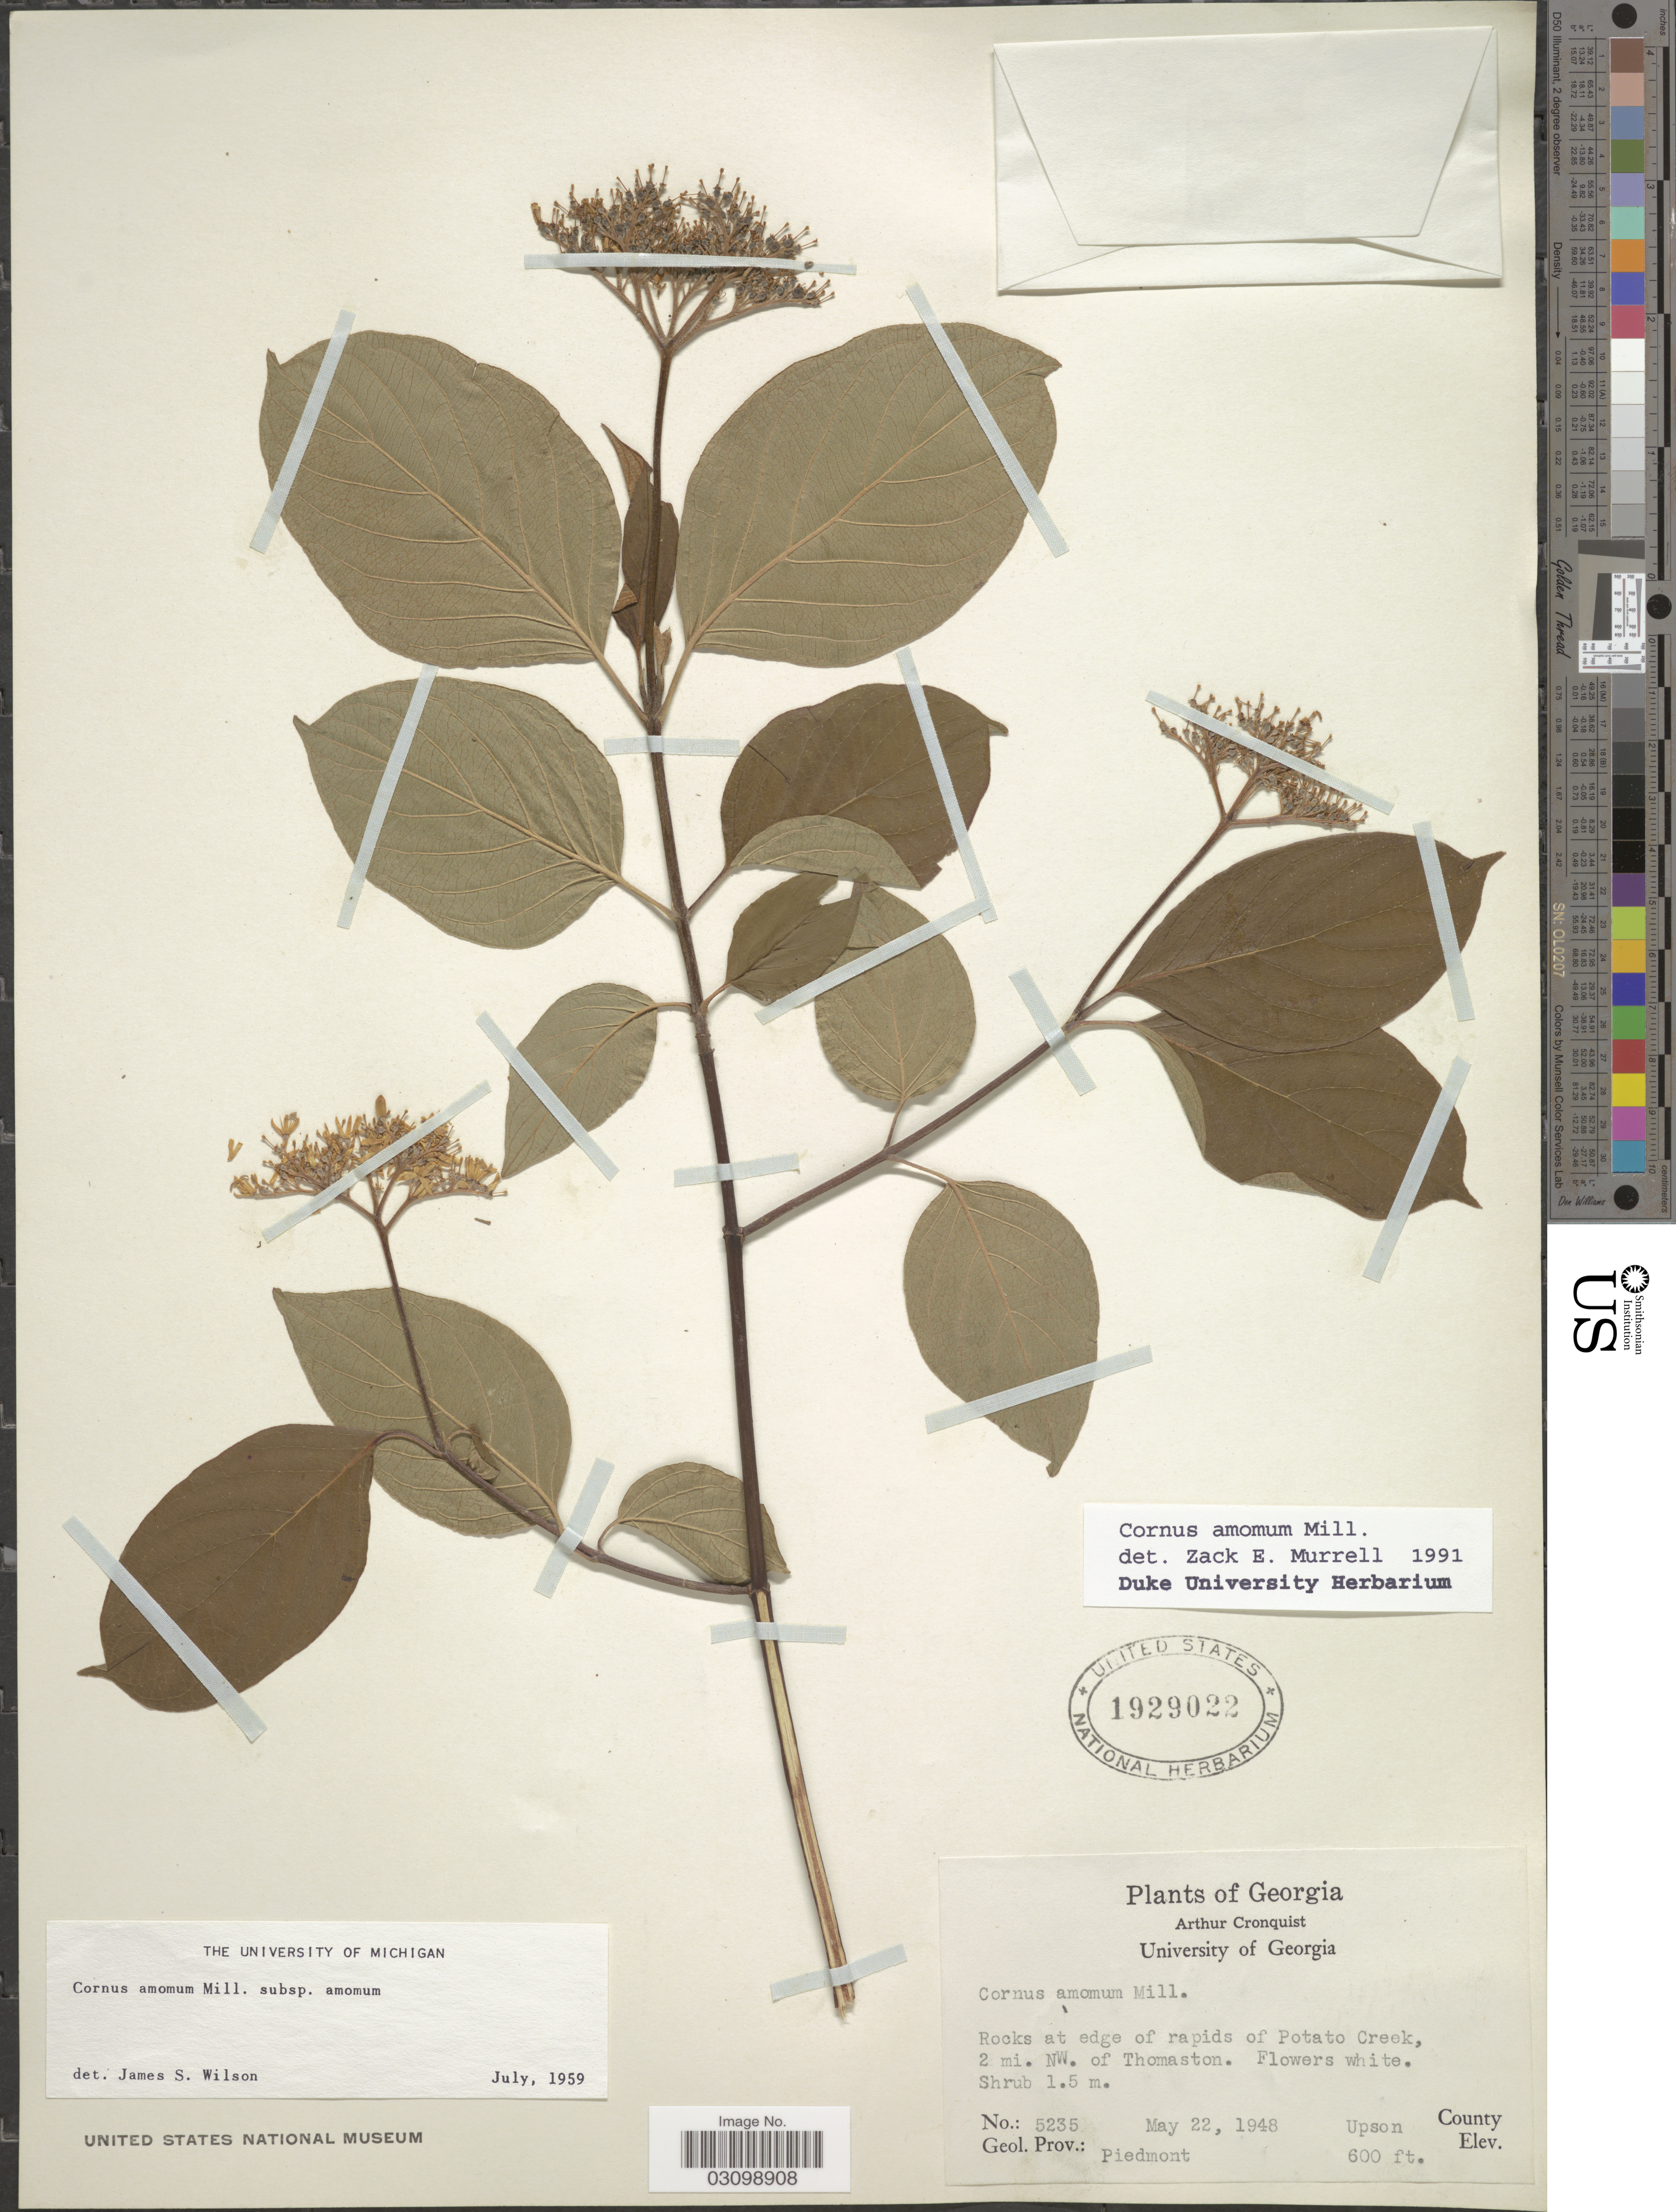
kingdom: Plantae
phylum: Tracheophyta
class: Magnoliopsida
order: Cornales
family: Cornaceae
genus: Cornus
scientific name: Cornus amomum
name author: Mill.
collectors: A. J. Cronquist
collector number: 5235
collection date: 1948-05-22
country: United States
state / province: Georgia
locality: Rocks at edge of rapids of Potato Creek, 2 mi. NW. of Thomaston. Upson County, Geol. Prov.: Piedmont.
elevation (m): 183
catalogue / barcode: US 1929022